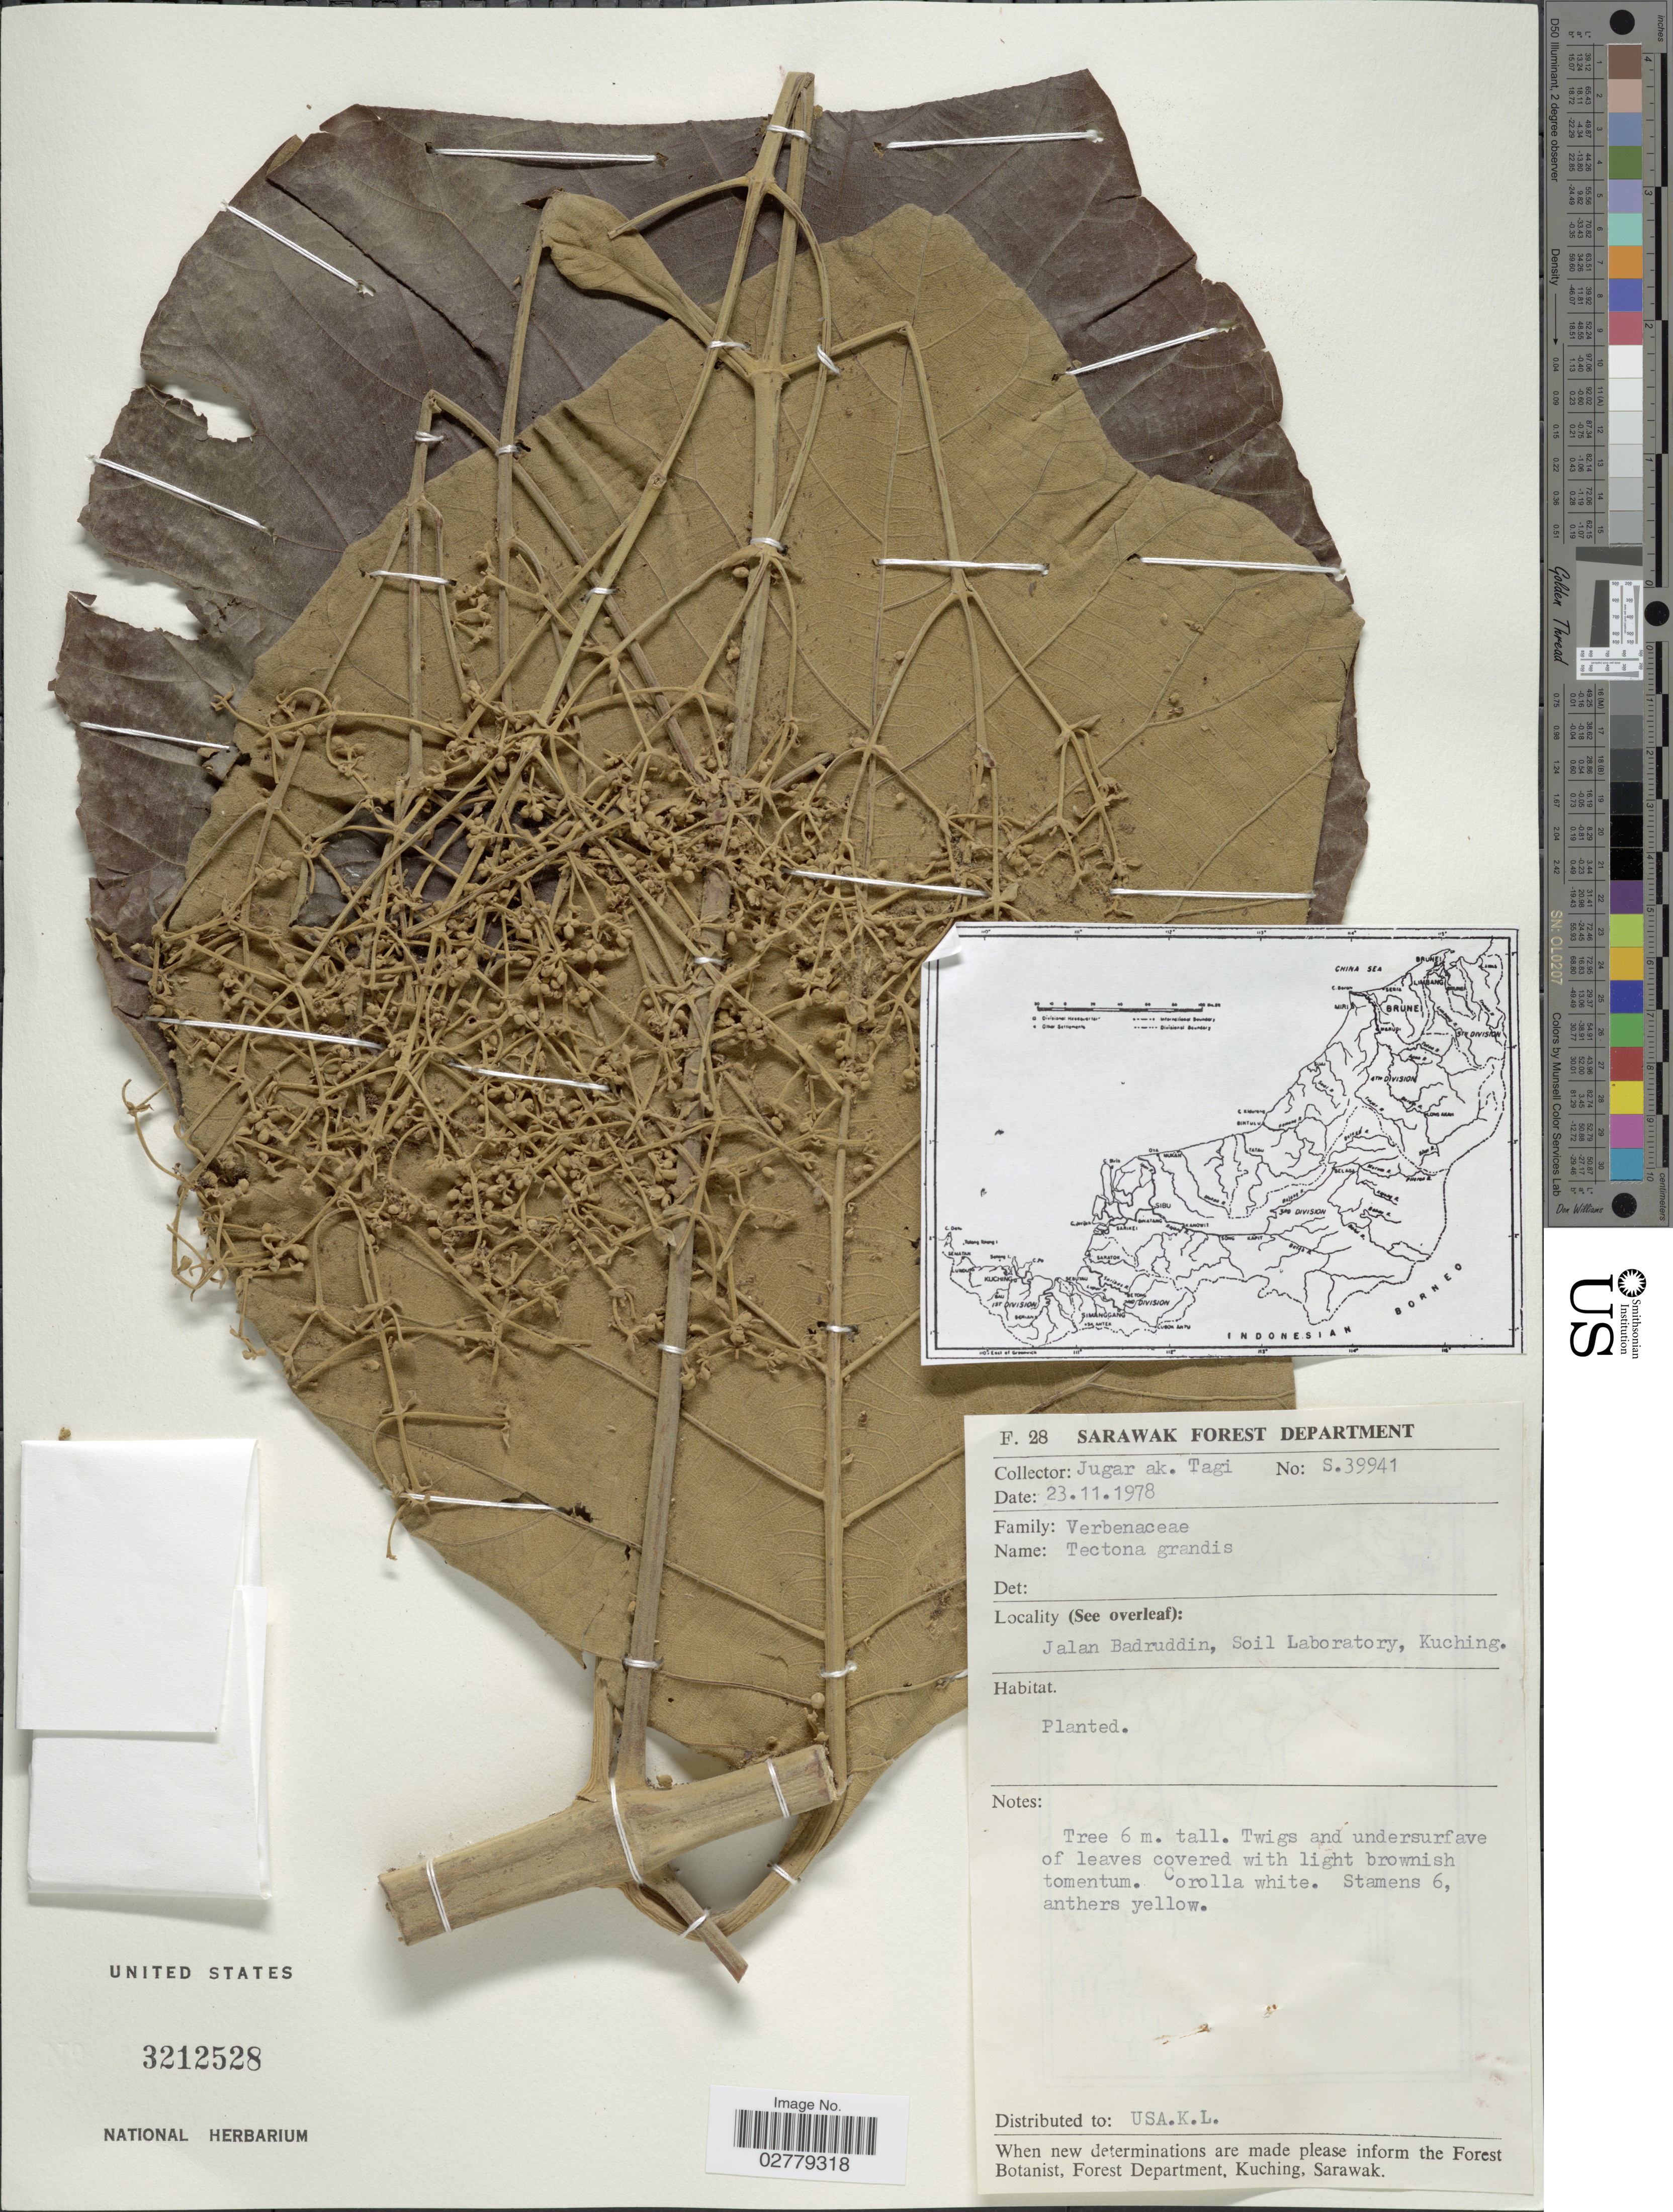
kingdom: Plantae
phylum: Tracheophyta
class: Magnoliopsida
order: Lamiales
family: Lamiaceae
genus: Tectona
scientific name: Tectona grandis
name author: L. f.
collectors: J. Tagi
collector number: S39941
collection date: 1978-11-23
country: Malaysia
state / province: Sarawak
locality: Jalan Badruddin, Soil Laburatory, Kuching.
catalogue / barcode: US 3212528